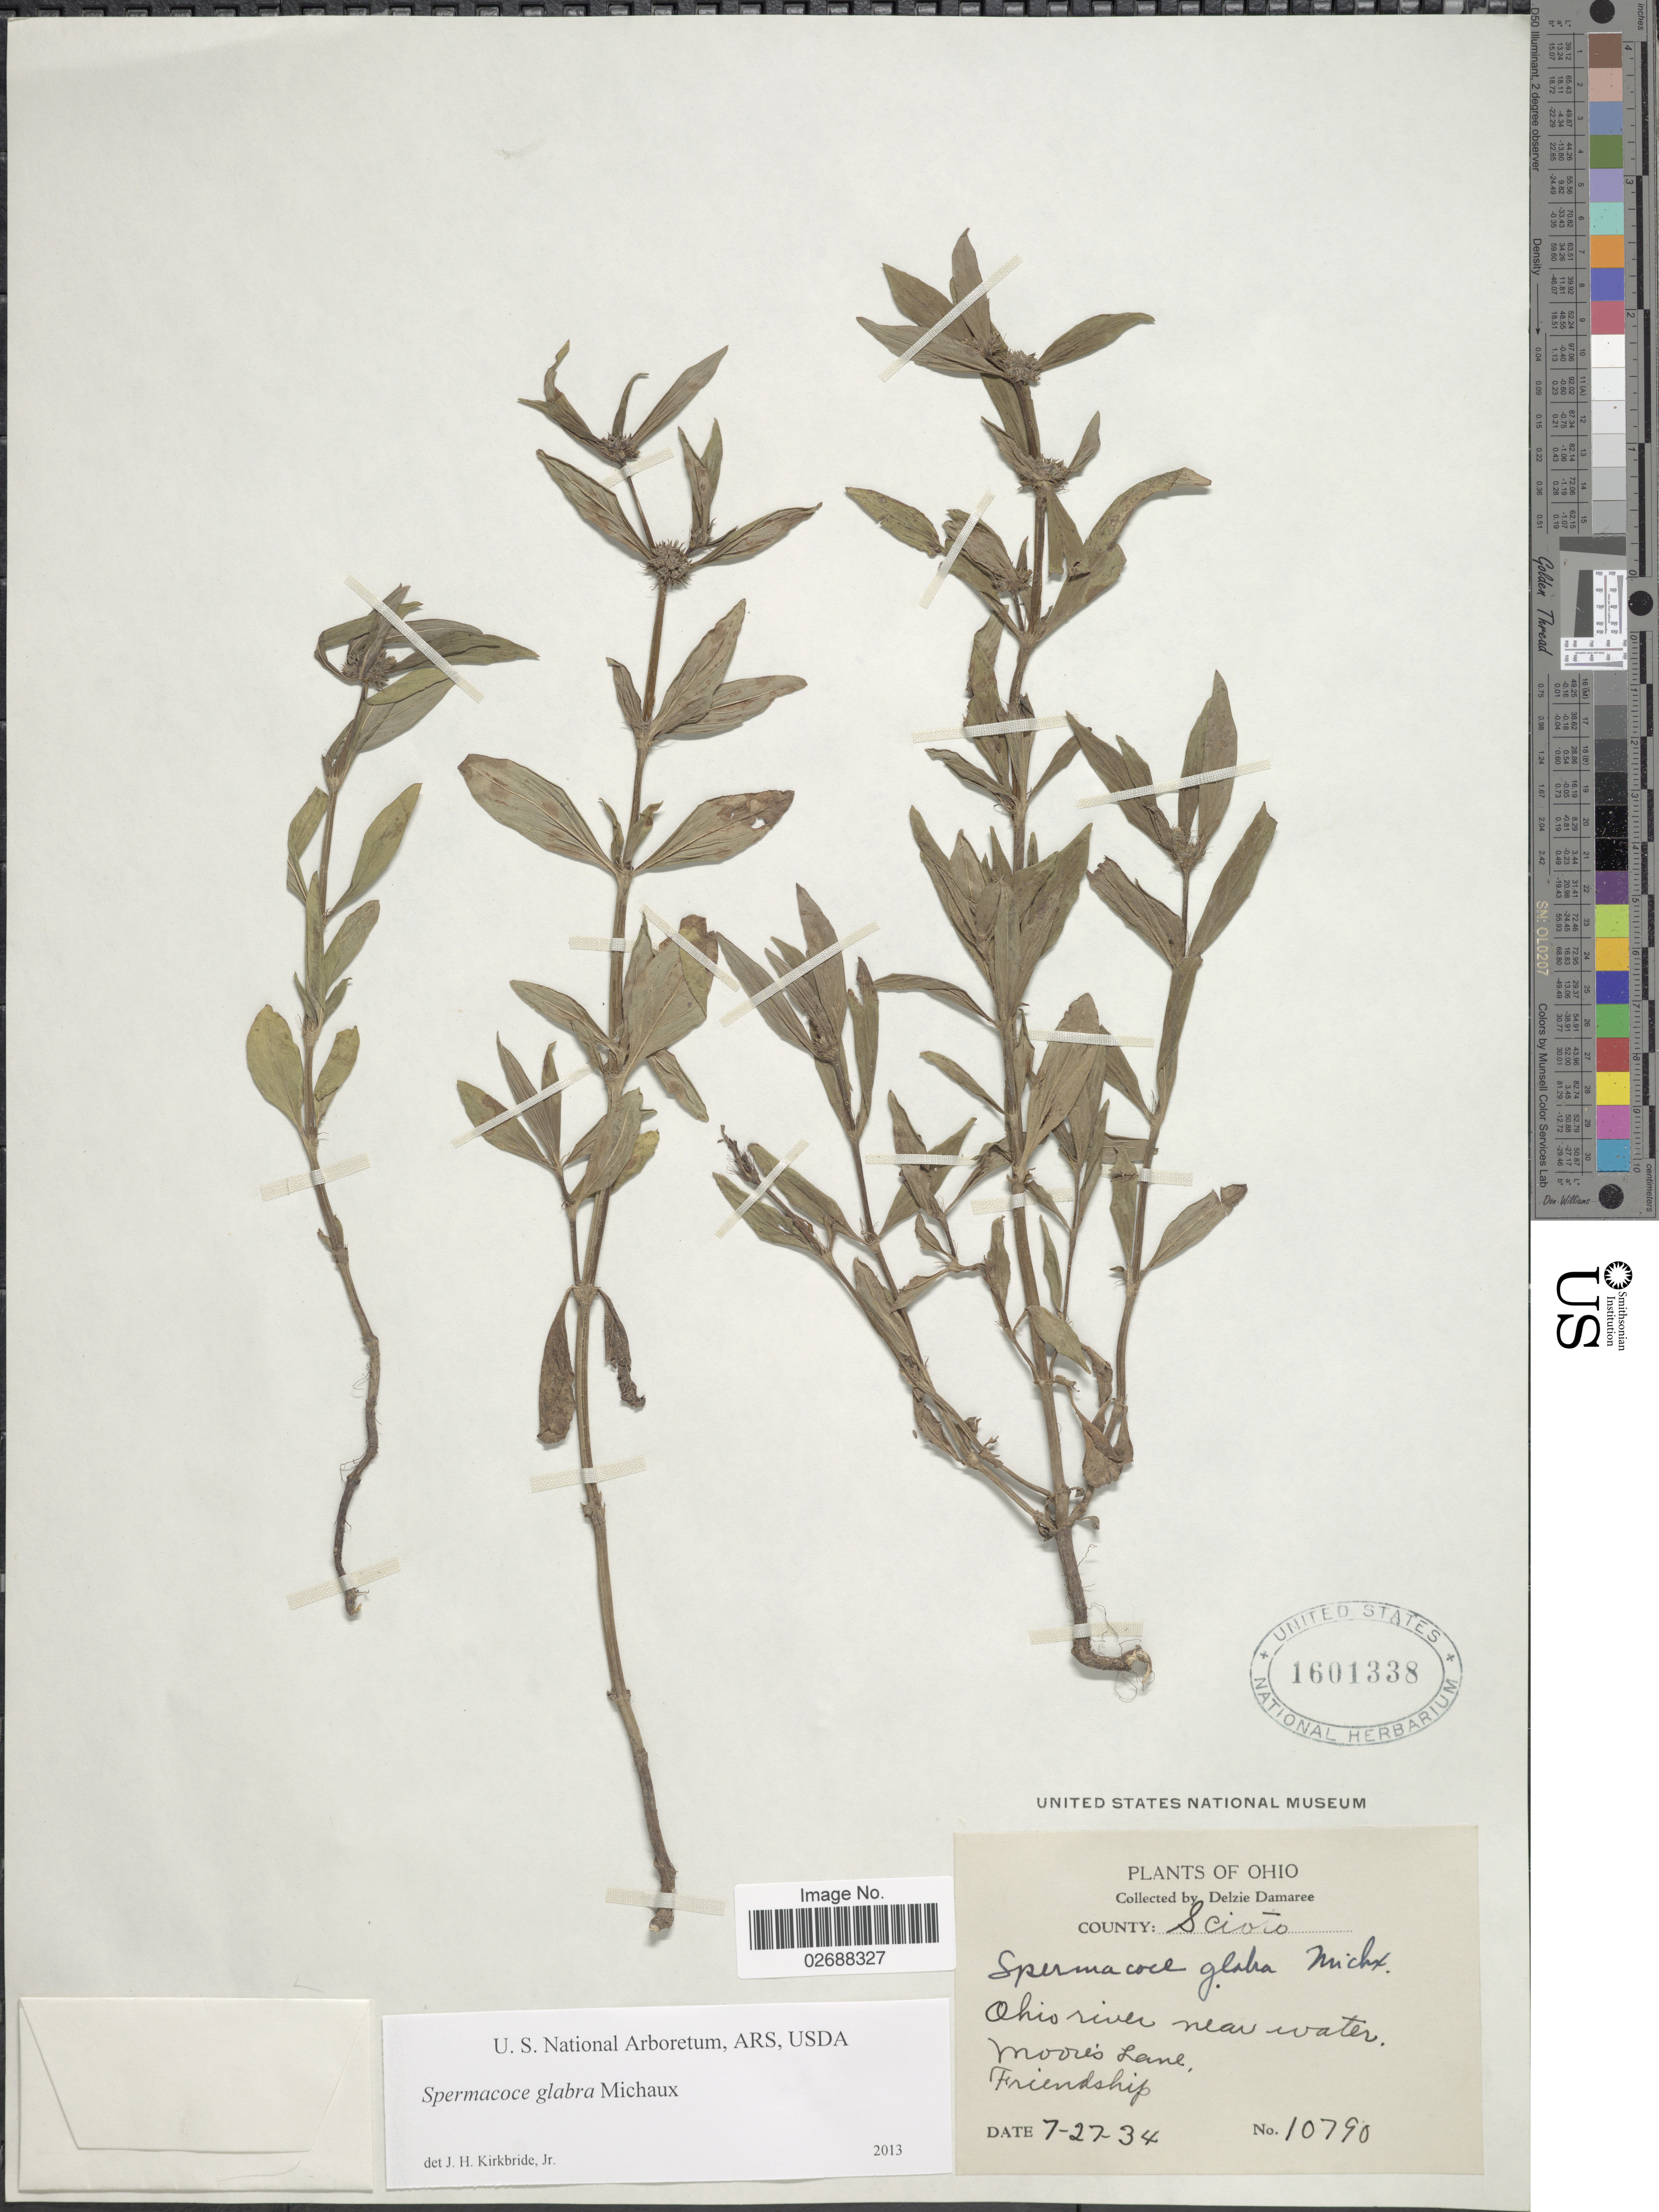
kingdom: Plantae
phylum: Tracheophyta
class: Magnoliopsida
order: Gentianales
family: Rubiaceae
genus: Spermacoce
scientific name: Spermacoce glabra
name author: Michx.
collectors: D. Demaree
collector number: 10790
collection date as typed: Transcribed d/m/y: 27/7/34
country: United States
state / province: Ohio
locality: County: Scioto. Moore's Lane. Friendship. Ohio river near water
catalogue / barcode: US 1601338